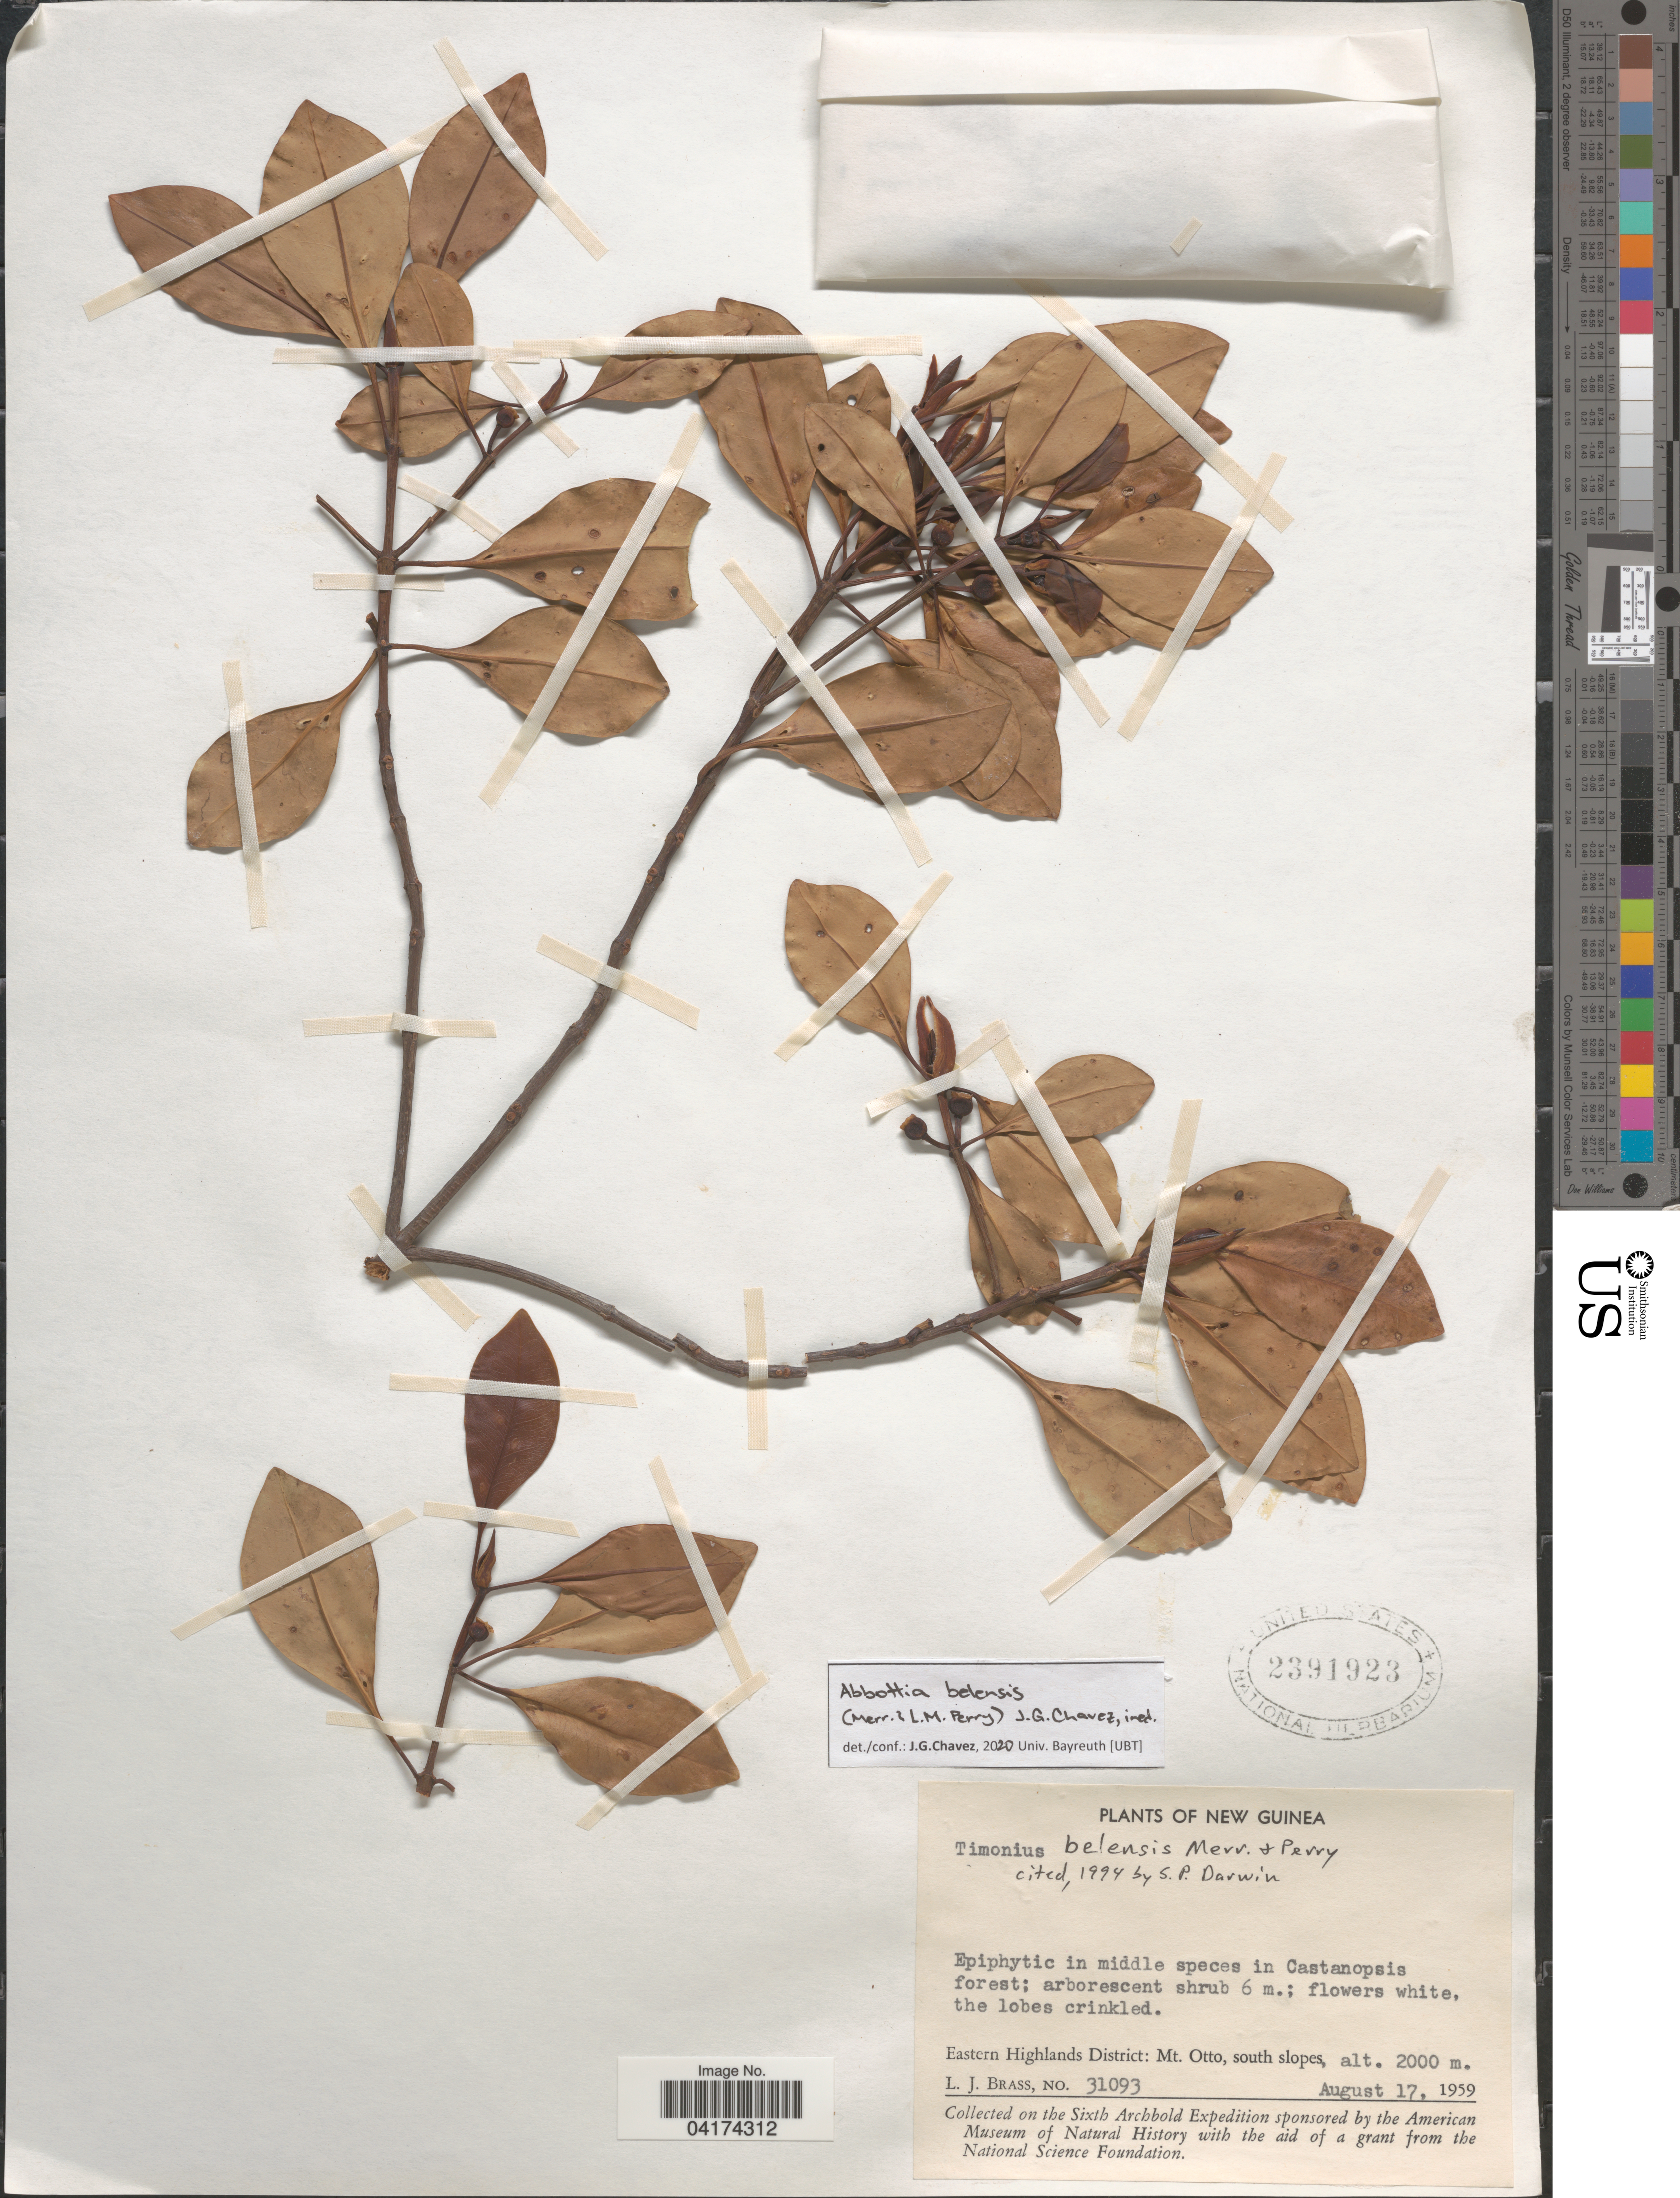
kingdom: Plantae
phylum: Tracheophyta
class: Magnoliopsida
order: Gentianales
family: Rubiaceae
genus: Abbottia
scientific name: Abbottia belensis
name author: (Merr. & L.M. Perry) J.G. Chavez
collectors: L. J. Brass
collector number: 31093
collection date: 1959-08-17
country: Papua New Guinea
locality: New Guinea. Eastern Highlands District: Mt. Otto, south slopes. The Sixth Archbold Expedition.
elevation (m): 2000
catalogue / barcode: US 2391923